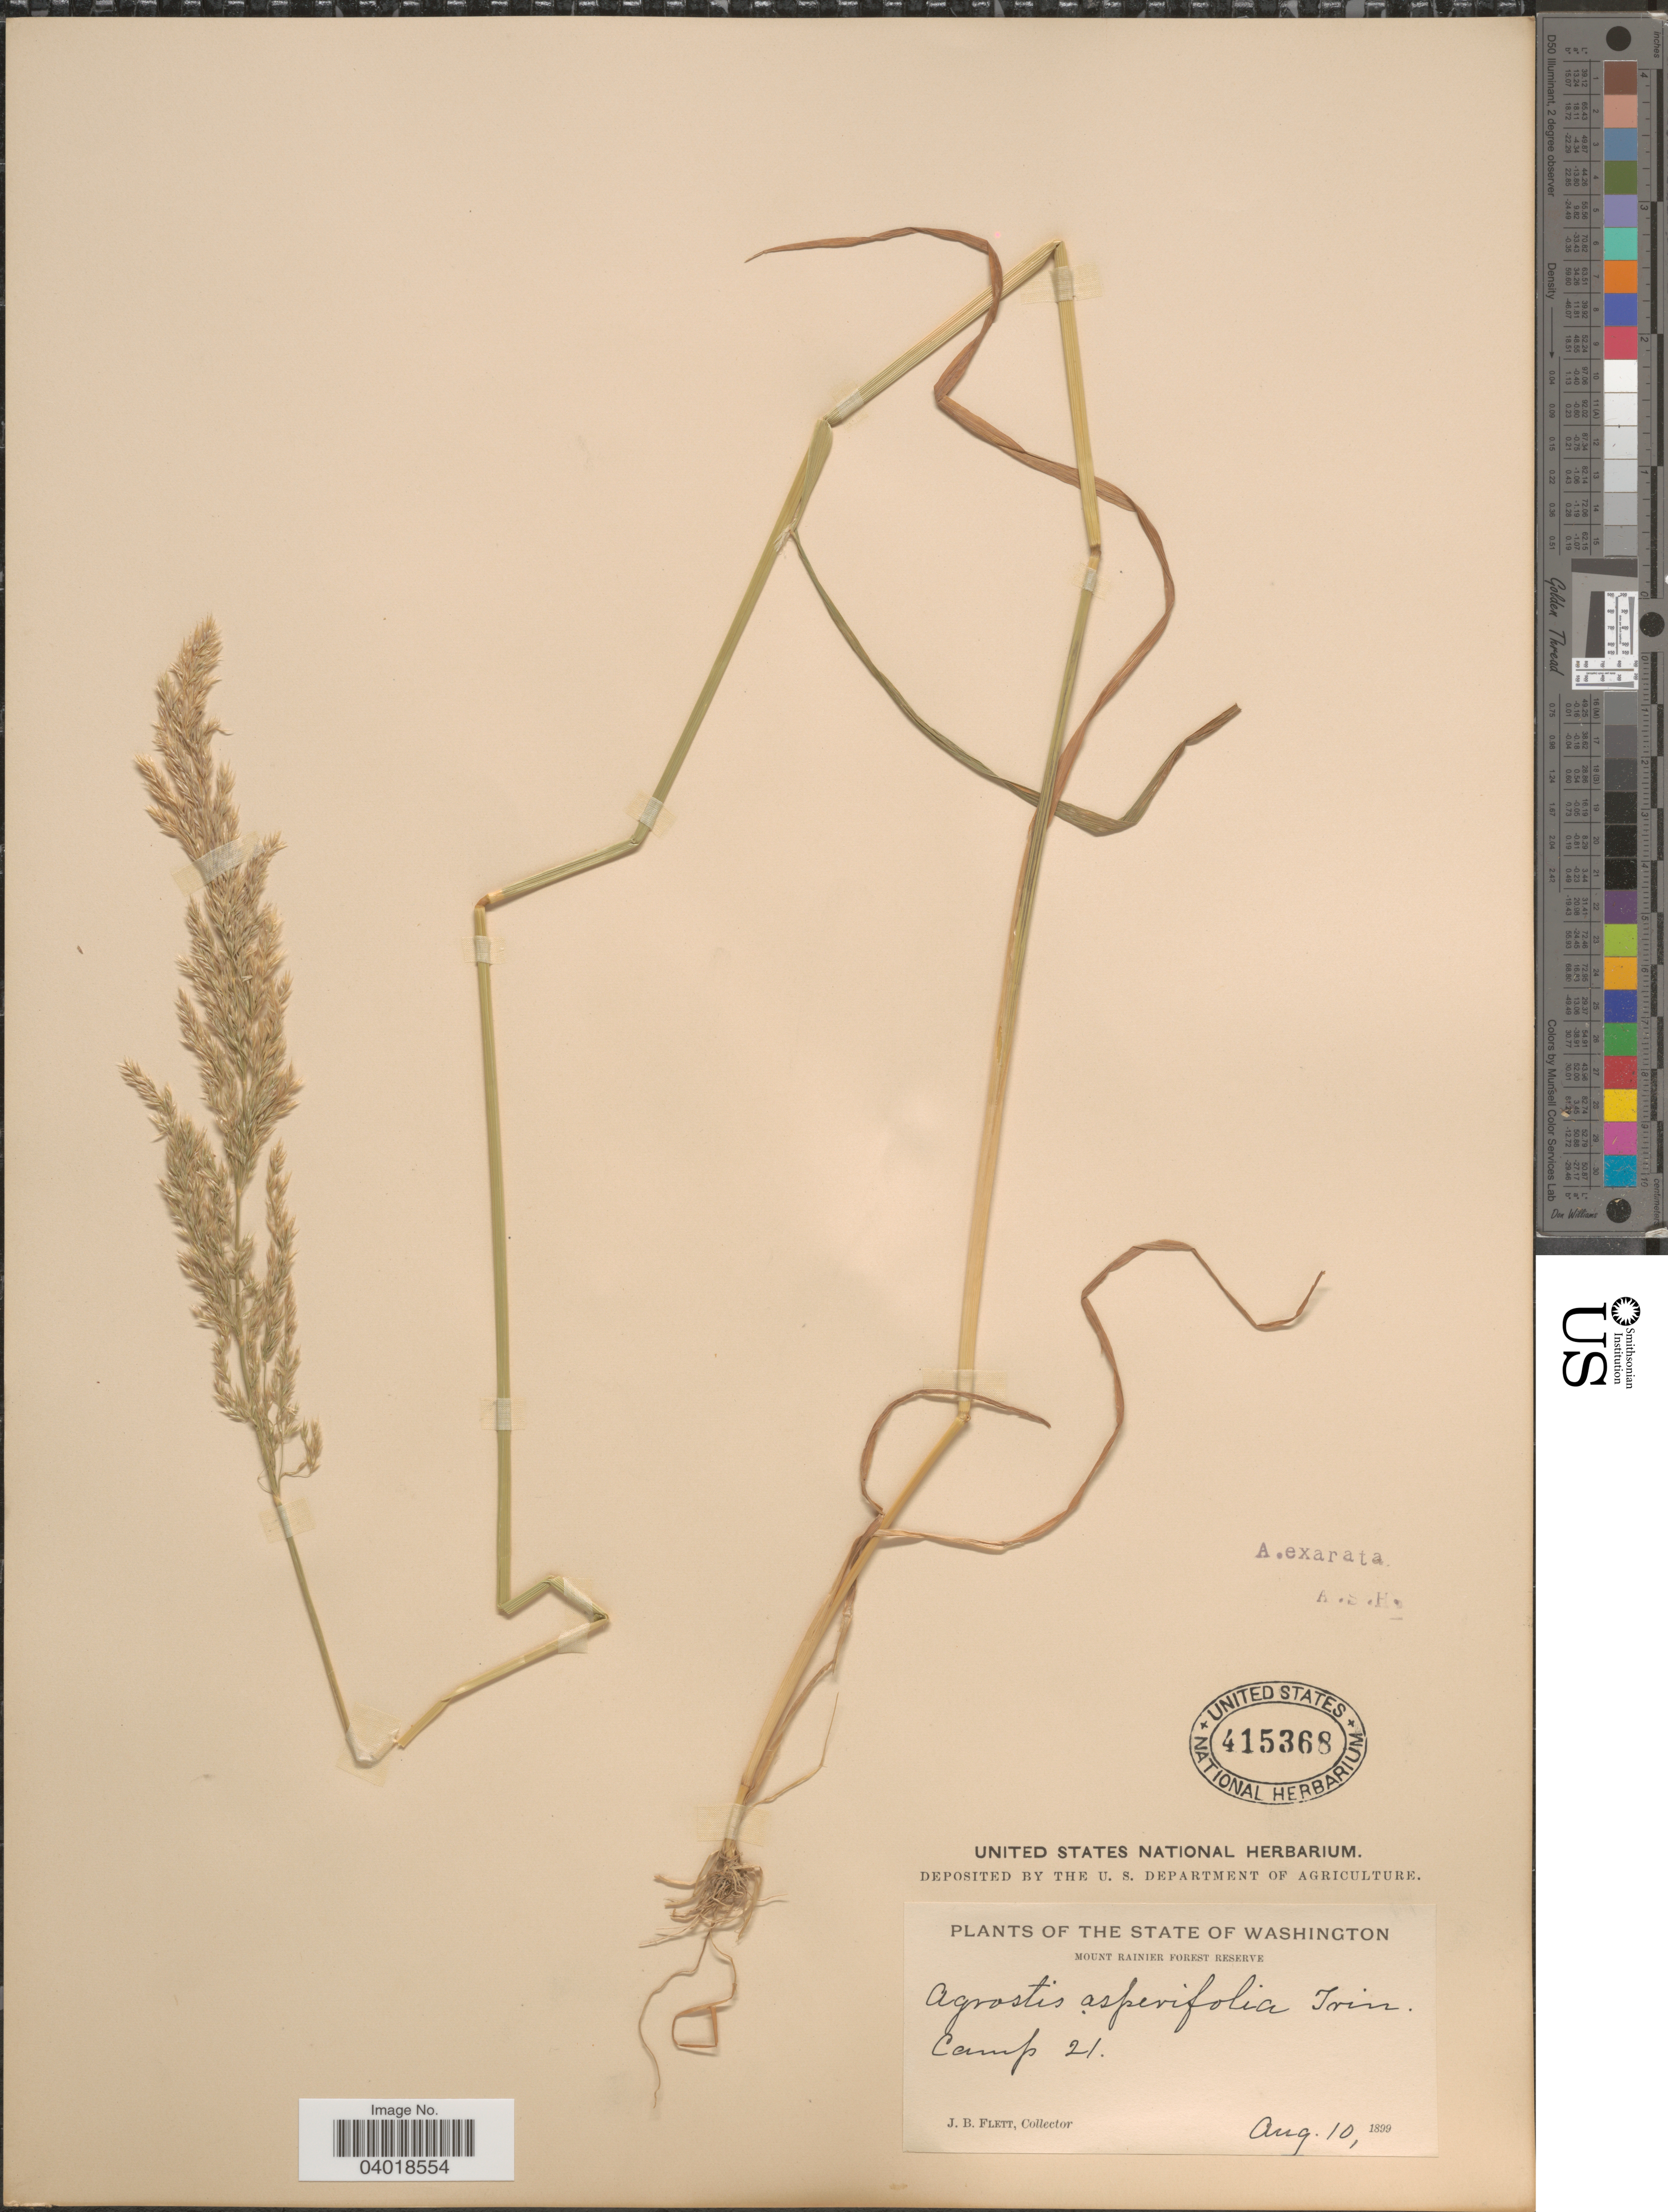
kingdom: Plantae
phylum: Tracheophyta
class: Liliopsida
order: Poales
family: Poaceae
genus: Agrostis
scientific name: Agrostis exarata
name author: Trin.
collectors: J. Flett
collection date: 1899-08-10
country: United States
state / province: Washington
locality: Mount Rainier Forest Reserve. Camp 21.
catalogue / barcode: US 415368